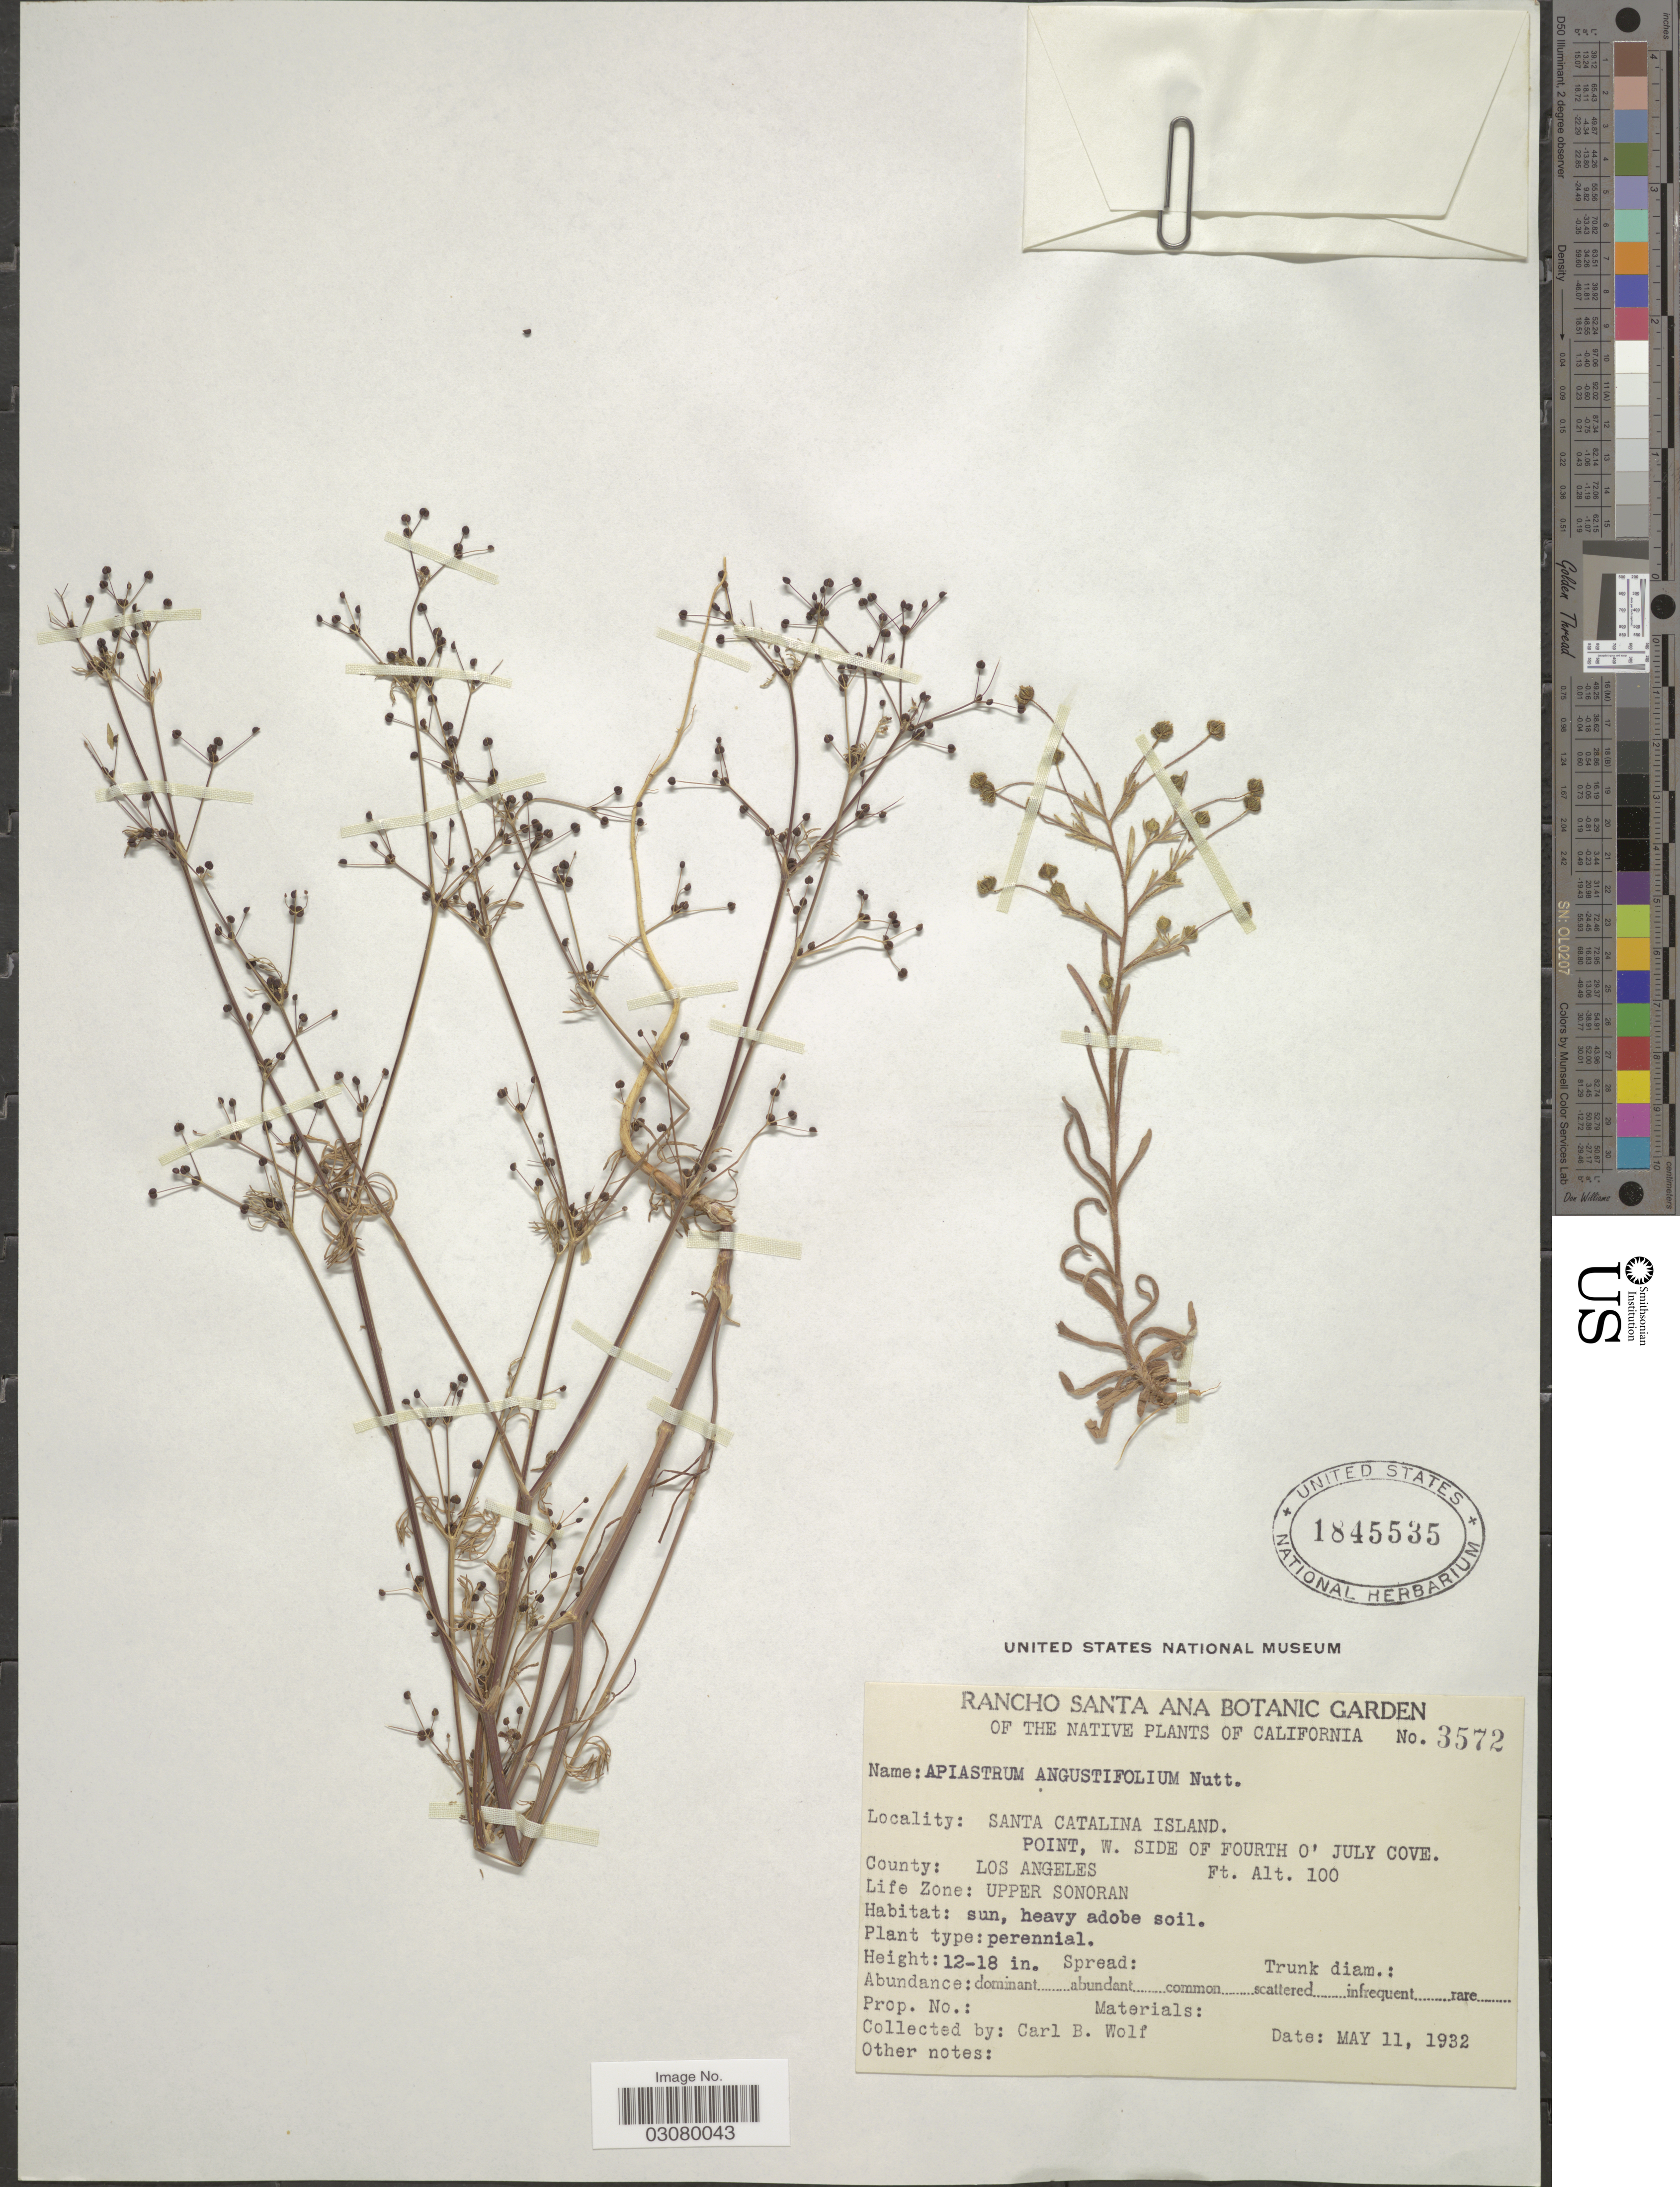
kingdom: Plantae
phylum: Tracheophyta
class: Magnoliopsida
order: Apiales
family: Apiaceae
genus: Apiastrum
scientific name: Apiastrum angustifolium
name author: Nutt.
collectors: C. B. Wolf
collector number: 3572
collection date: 1932-05-11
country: United States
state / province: California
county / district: Los Angeles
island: Santa Catalina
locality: Santa Catalina Island. Point, W. side of Fourth O'July Cove. County: Los Angeles. Life Zone: Upper Sonoran.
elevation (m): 30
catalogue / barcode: US 1845535